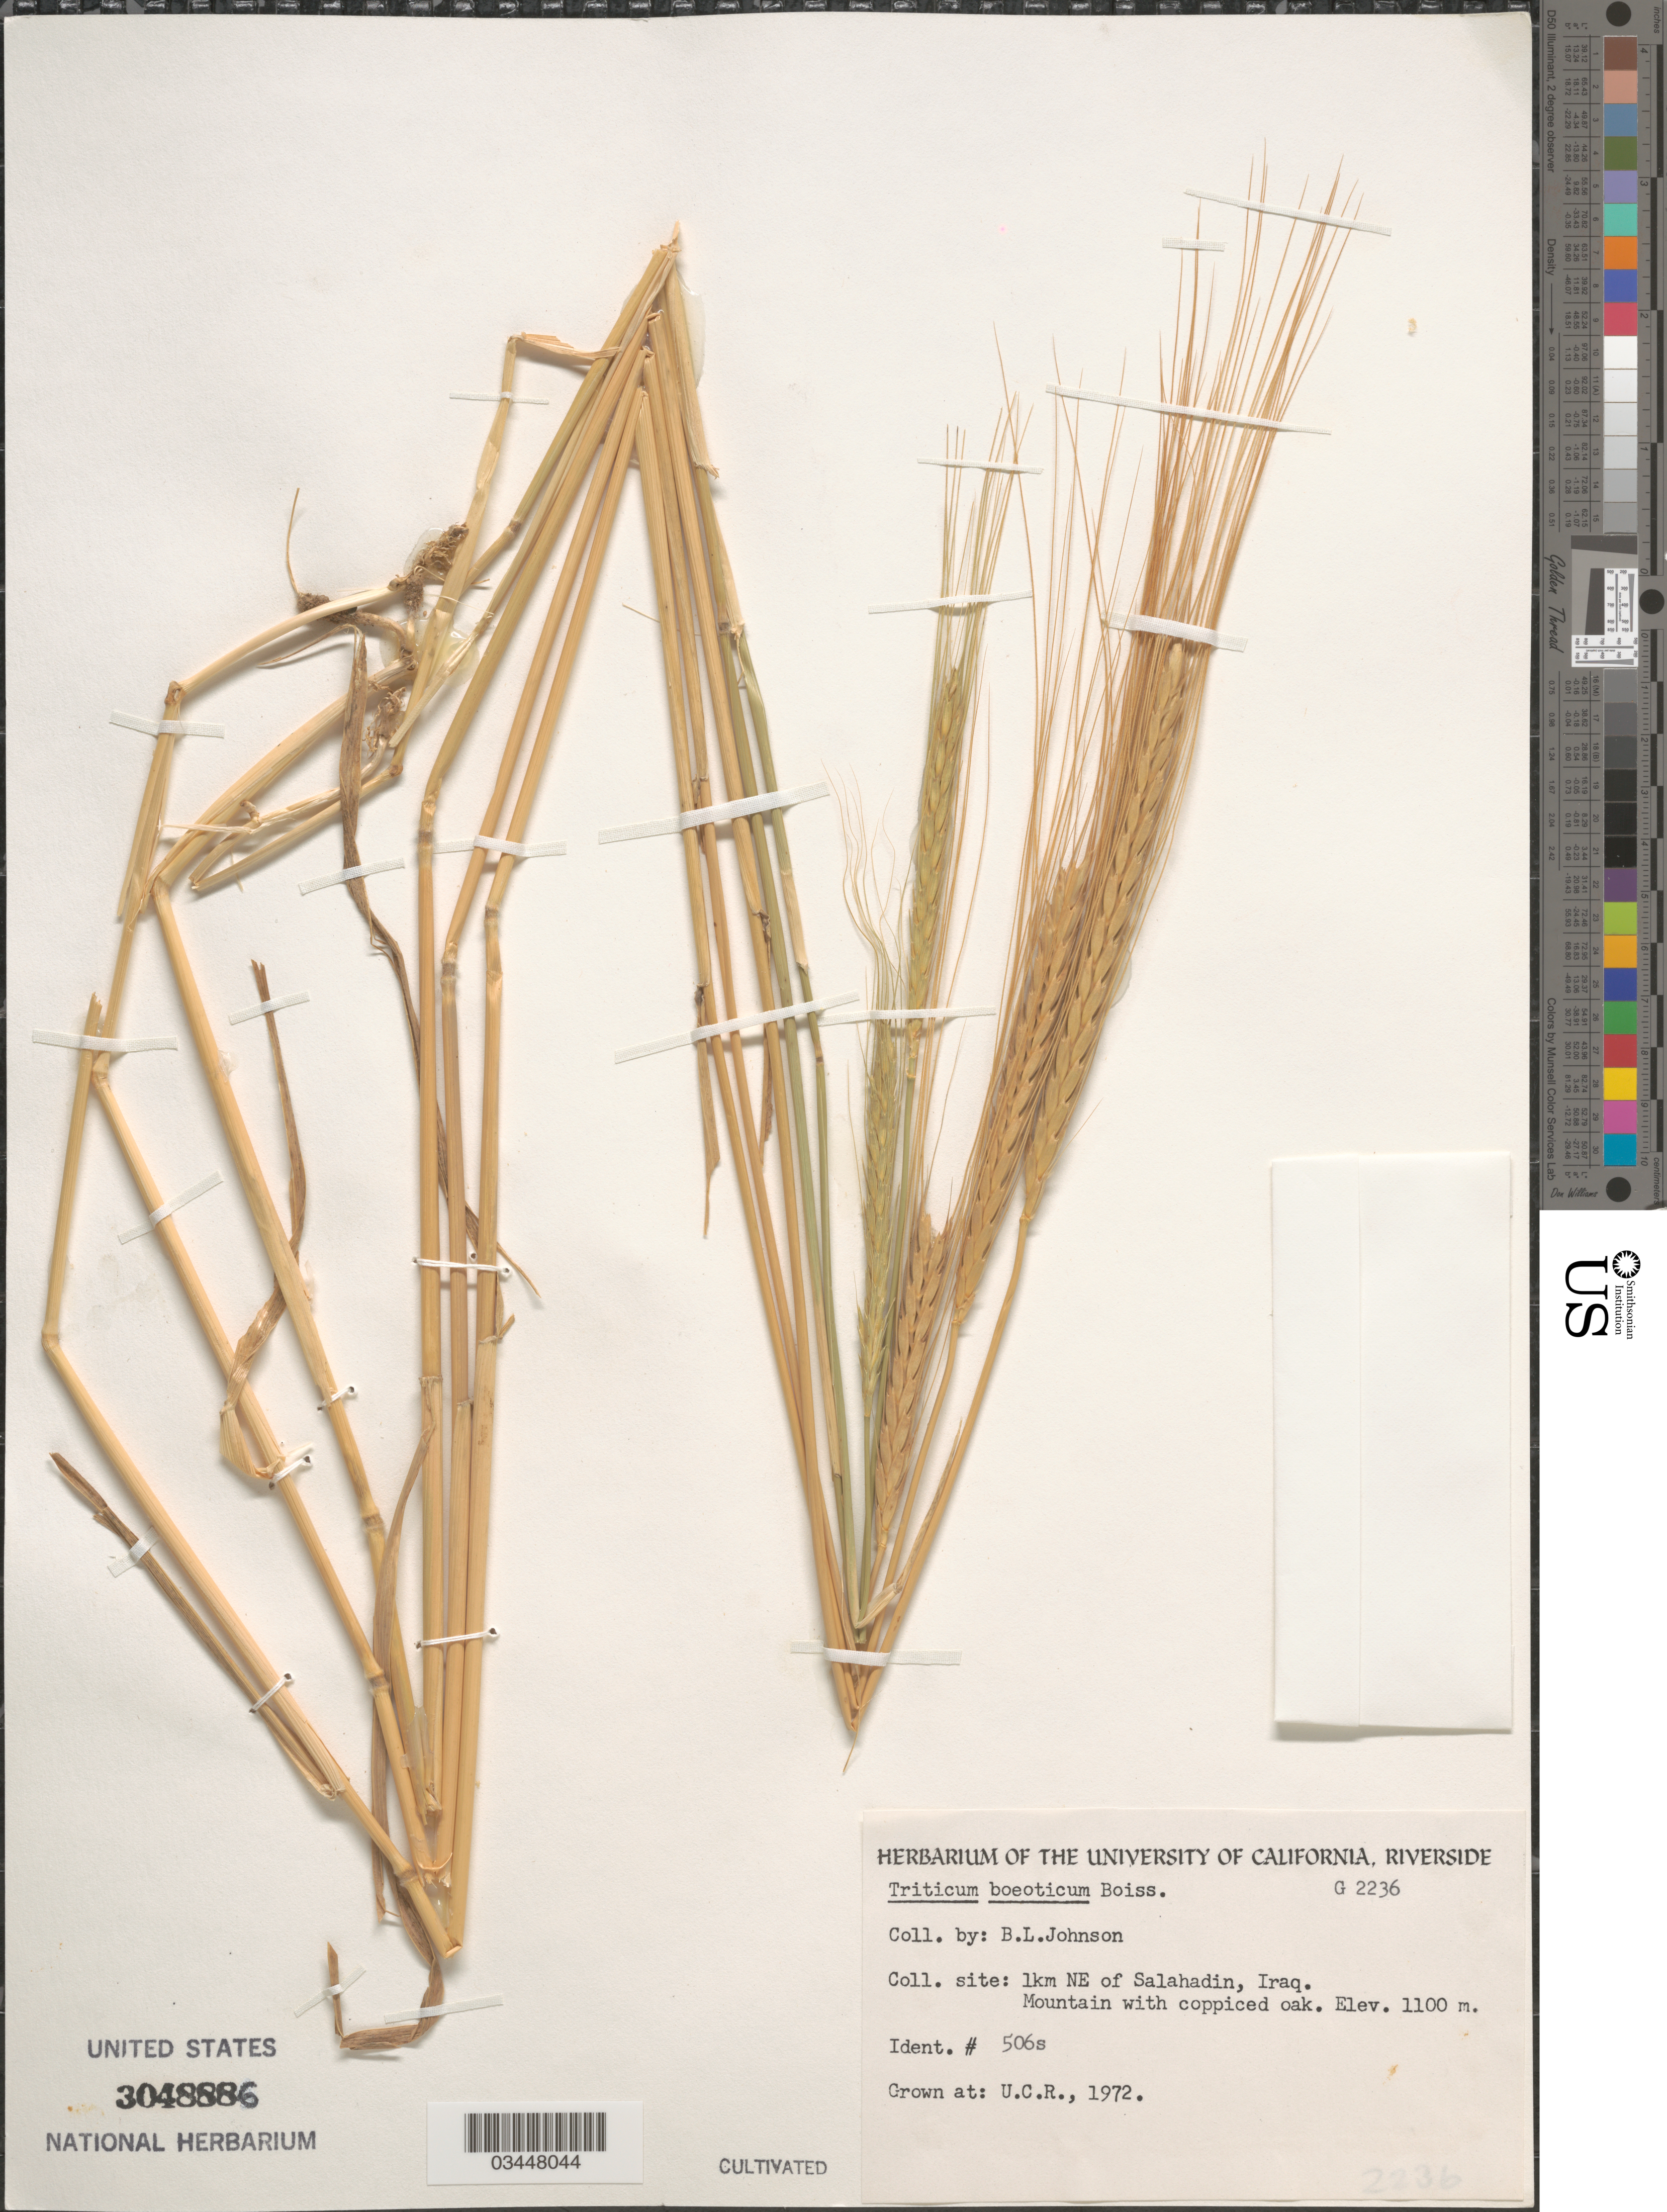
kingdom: Plantae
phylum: Tracheophyta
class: Liliopsida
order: Poales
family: Poaceae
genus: Triticum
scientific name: Triticum boeoticum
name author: Boiss.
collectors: ex herb. Univ. of California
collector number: G2236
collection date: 1972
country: United States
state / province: California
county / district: Riverside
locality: U.C.R.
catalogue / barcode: US 3048886